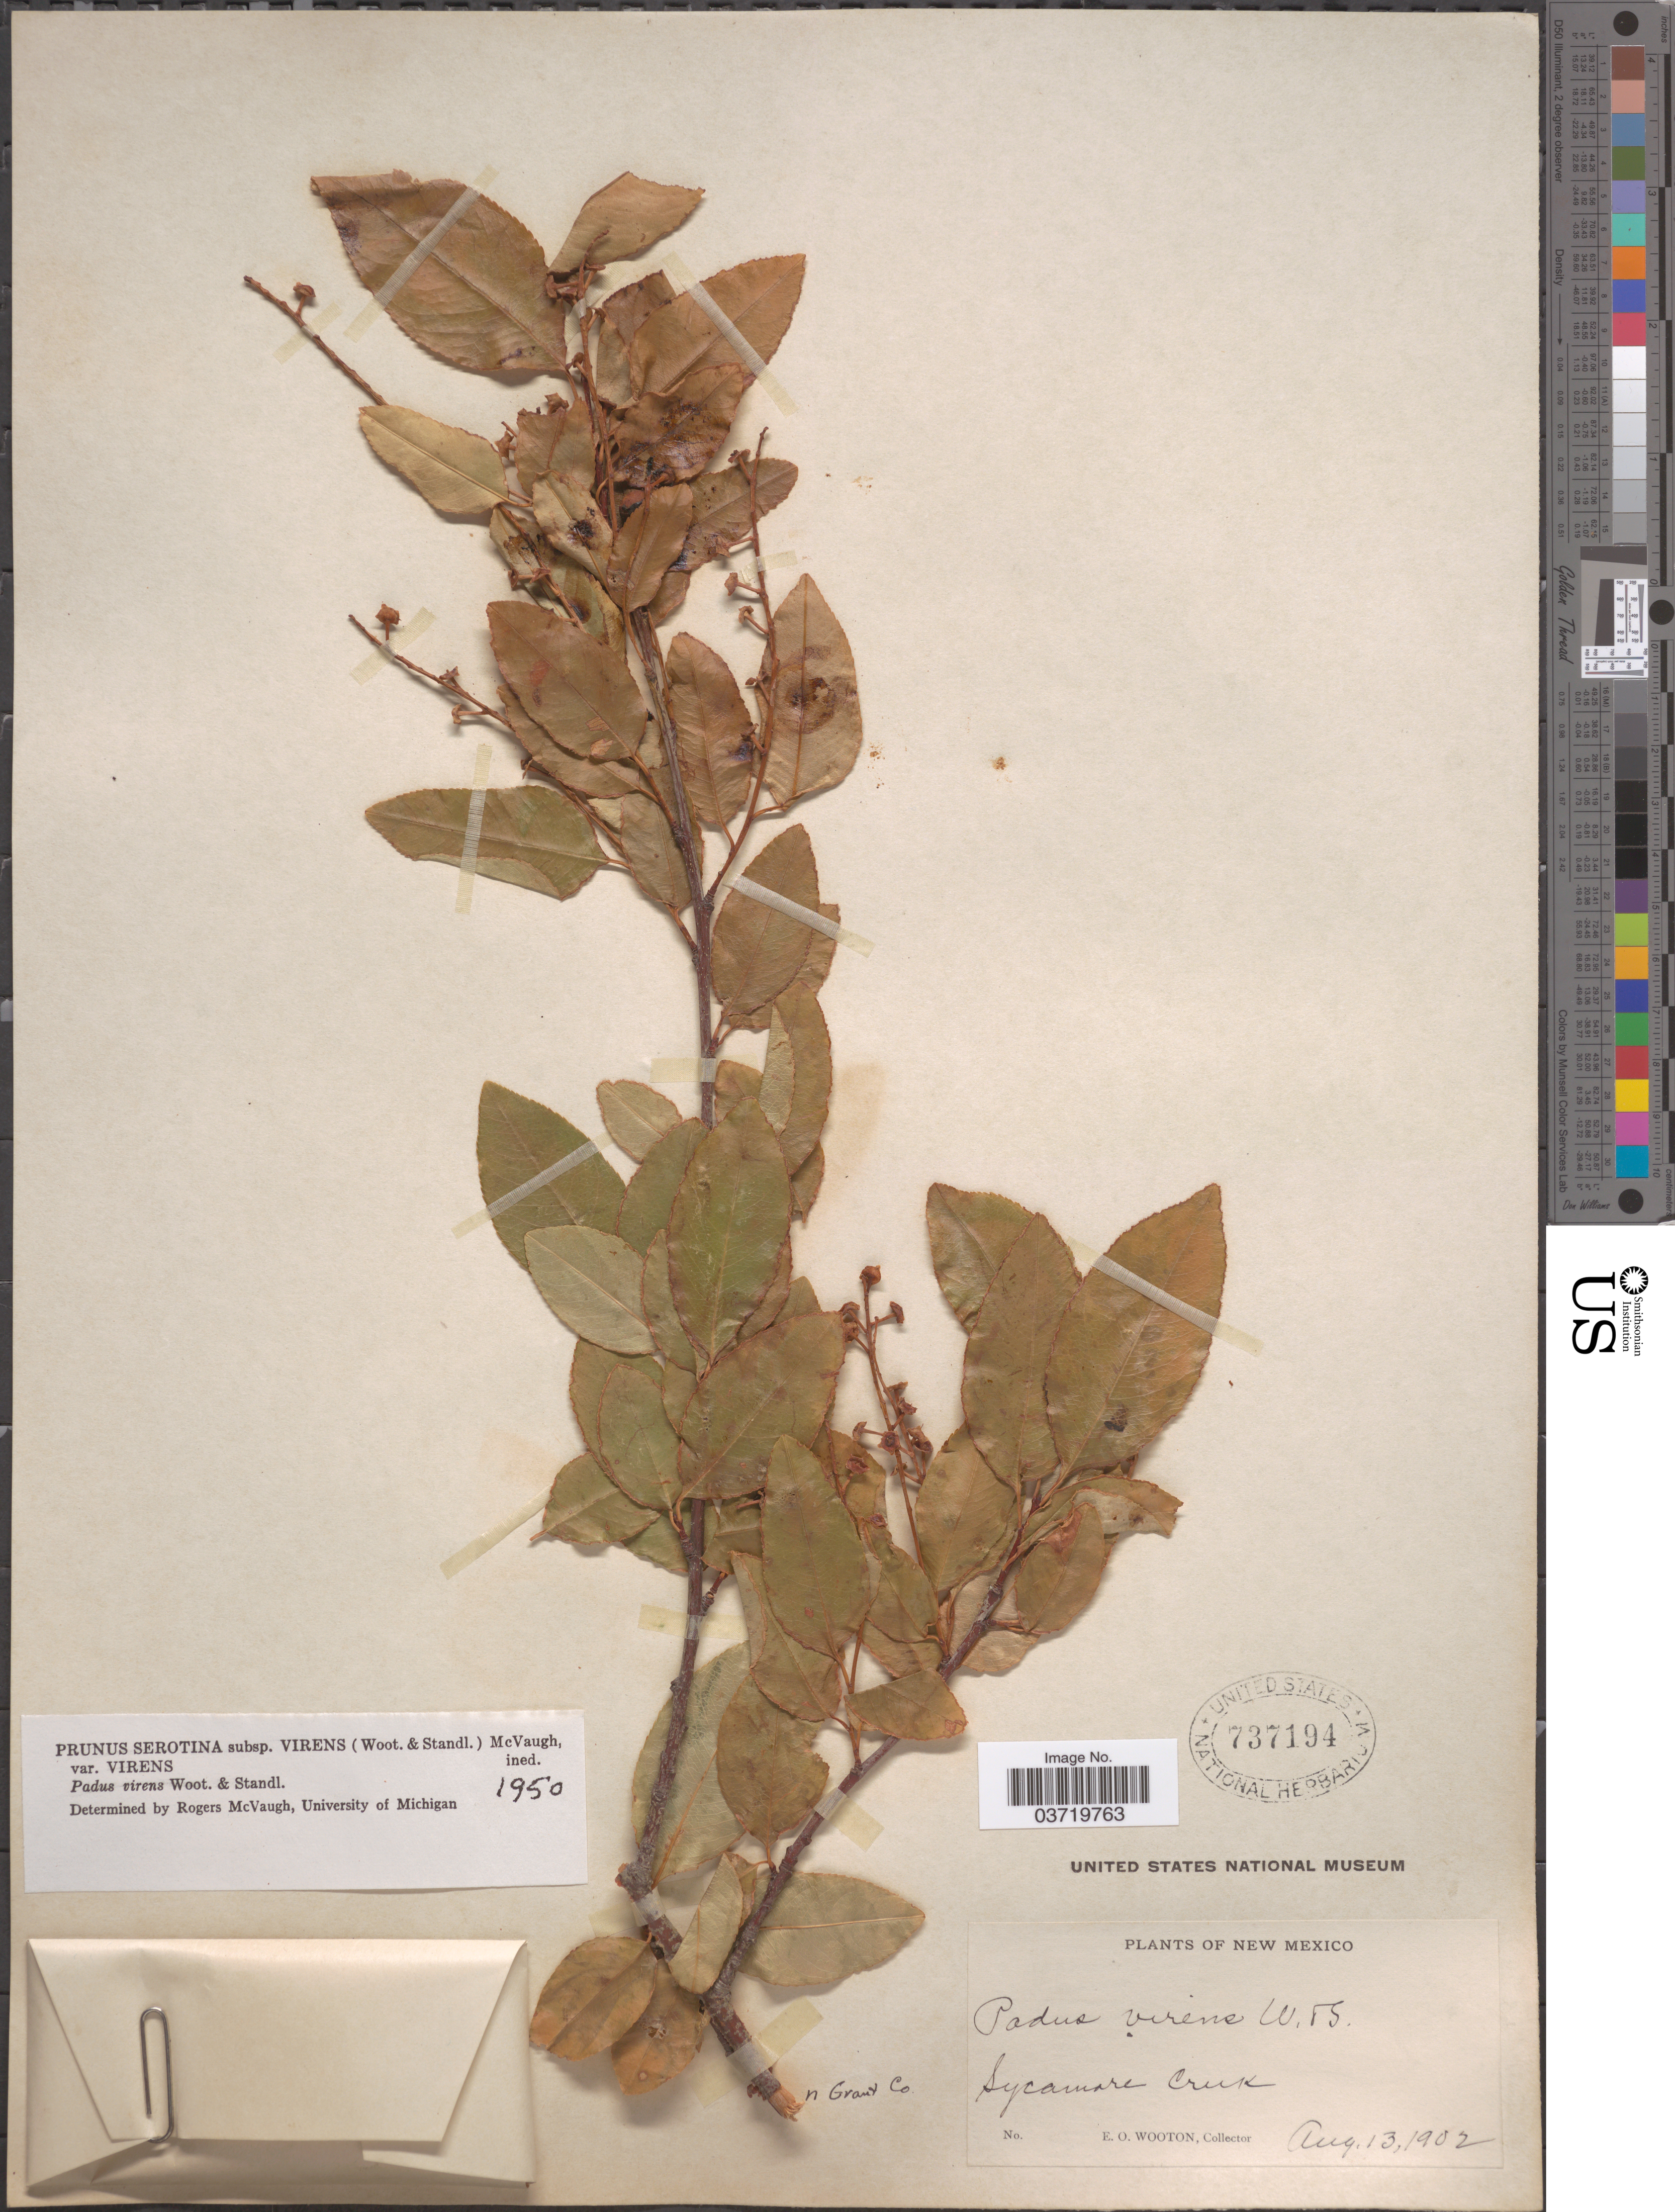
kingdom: Plantae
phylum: Tracheophyta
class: Magnoliopsida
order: Rosales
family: Rosaceae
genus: Prunus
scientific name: Prunus serotina var. rufula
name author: (Wooton & Standl.) McVaugh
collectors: E. O. Wooton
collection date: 1902-08-13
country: United States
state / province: New Mexico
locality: Sycamore Creek. N Grant Co.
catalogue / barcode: US 737194